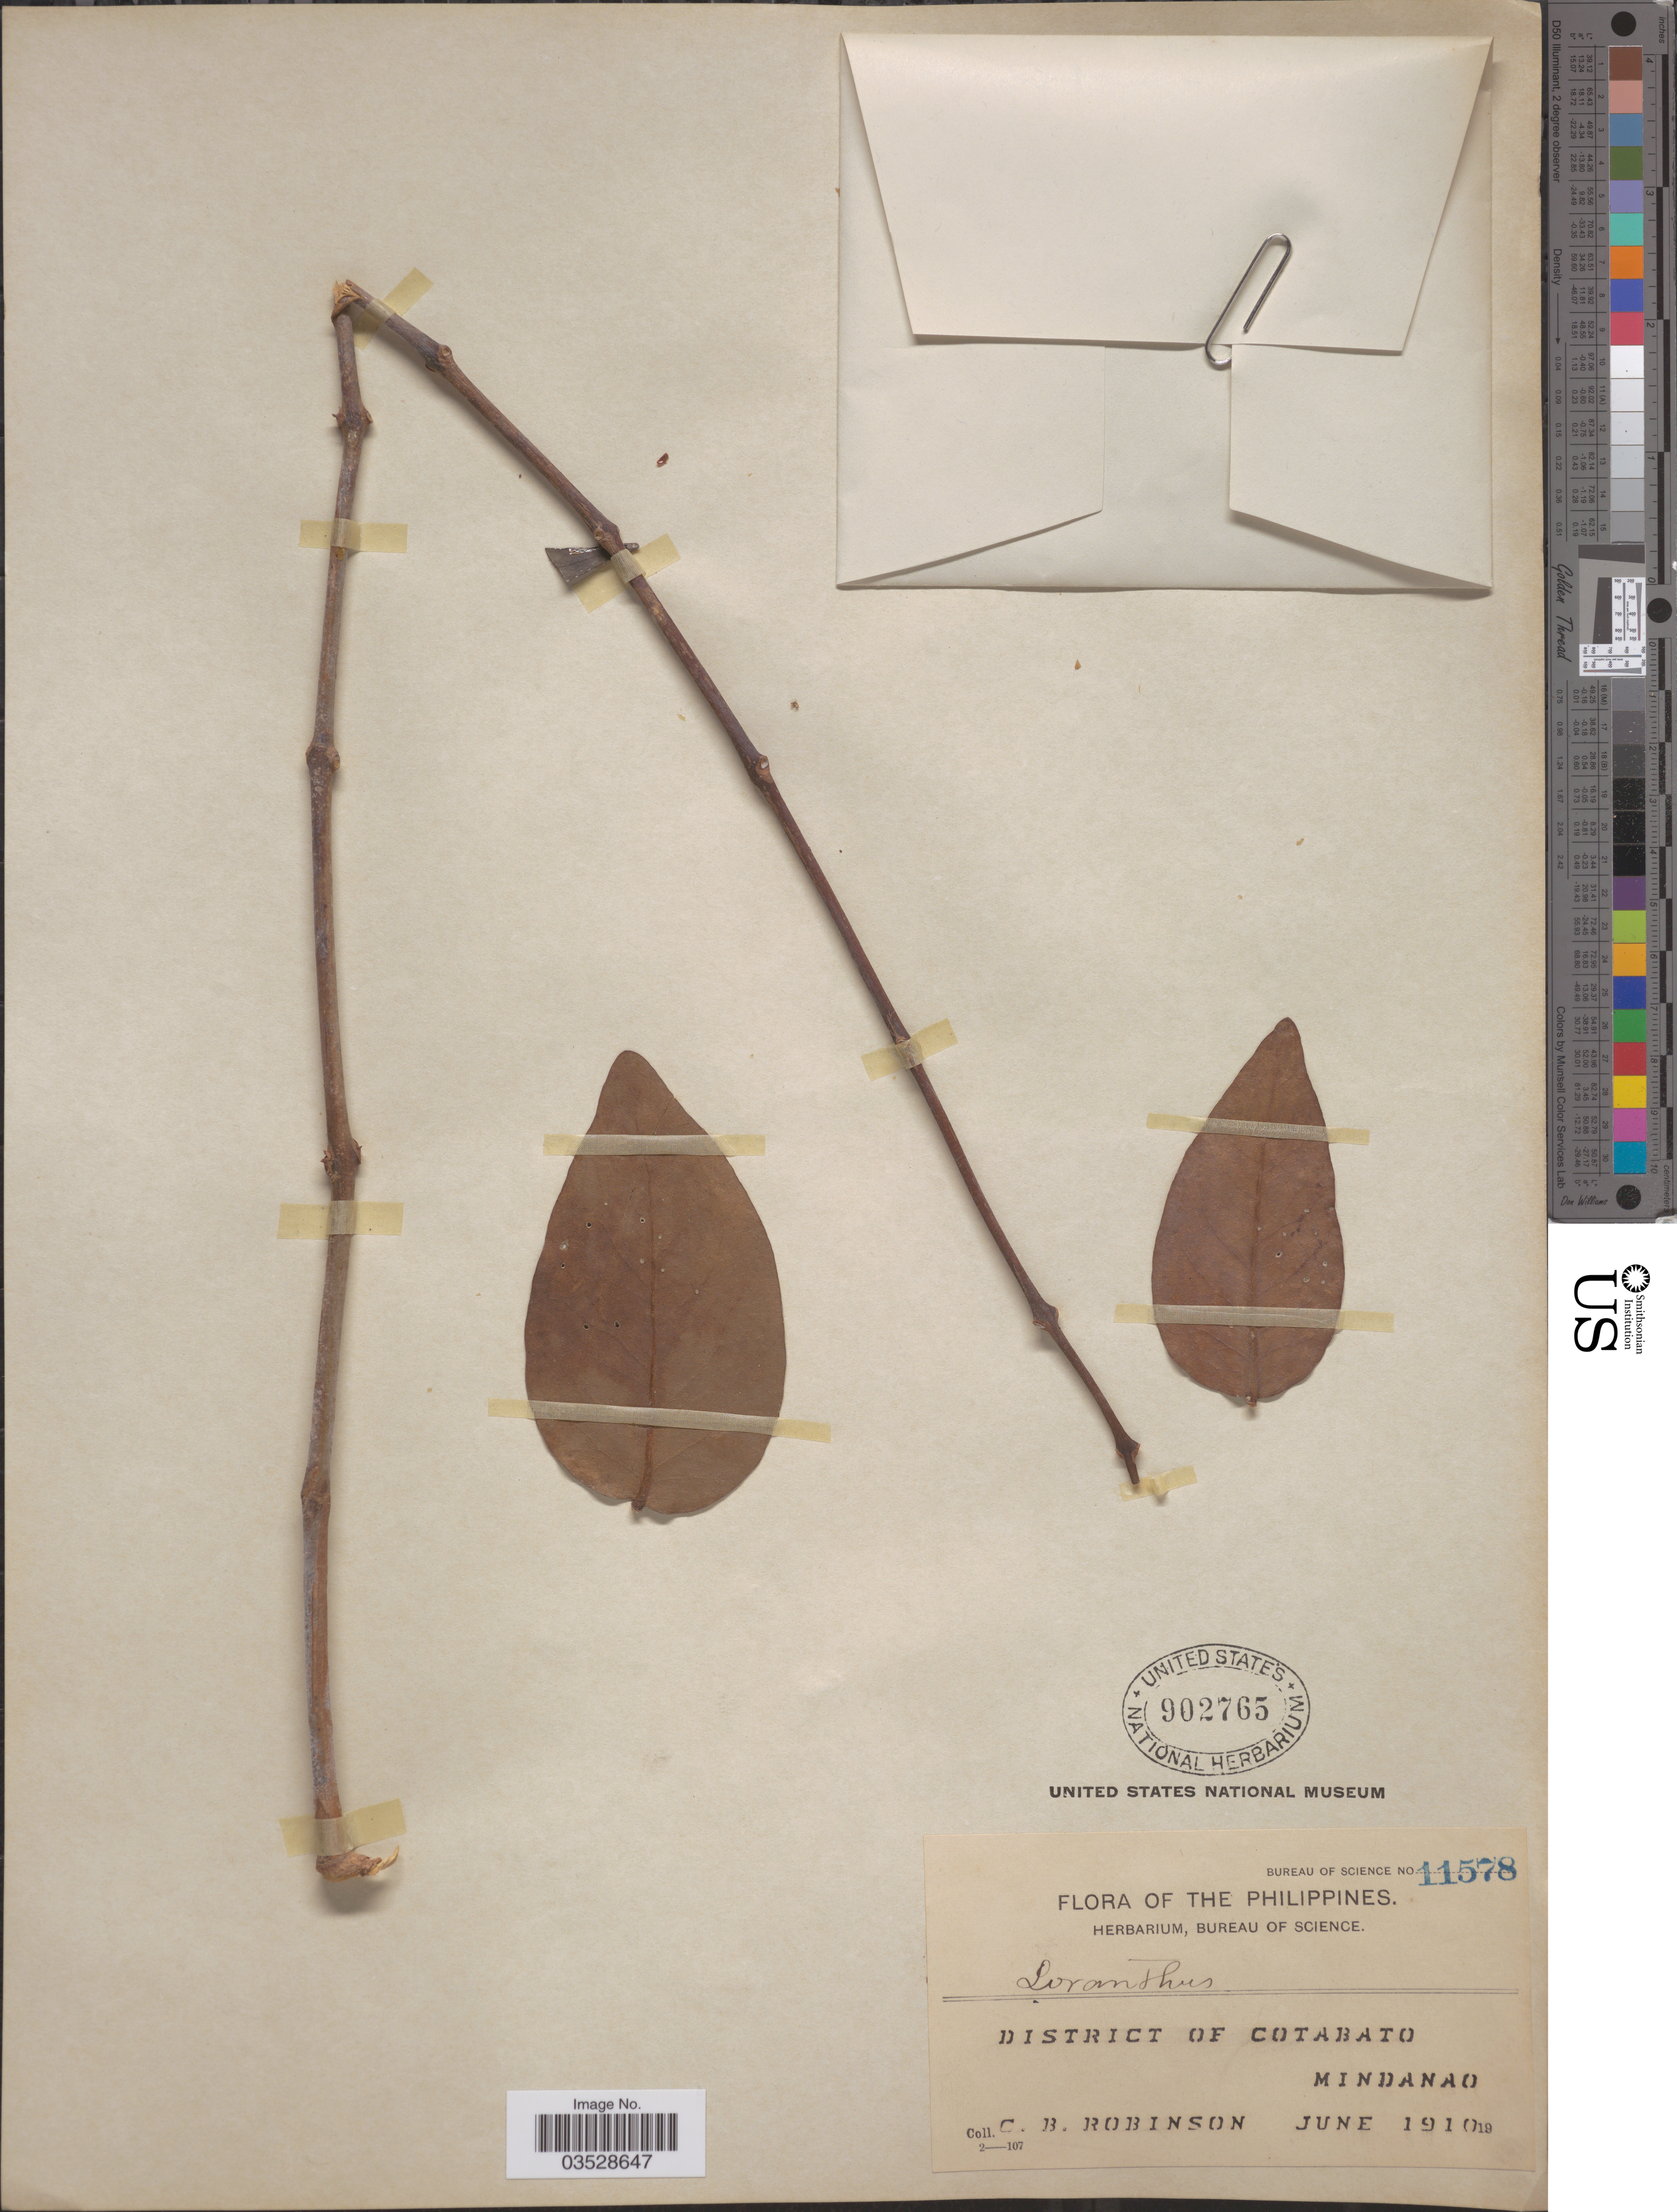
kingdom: Plantae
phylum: Tracheophyta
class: Magnoliopsida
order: Santalales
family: Loranthaceae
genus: Loranthus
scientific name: Loranthus sp.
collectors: C. Robinson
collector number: Bureau of Science 11578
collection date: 1910-06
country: Philippines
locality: District of Cotabato. Mindanao.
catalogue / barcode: US 902765